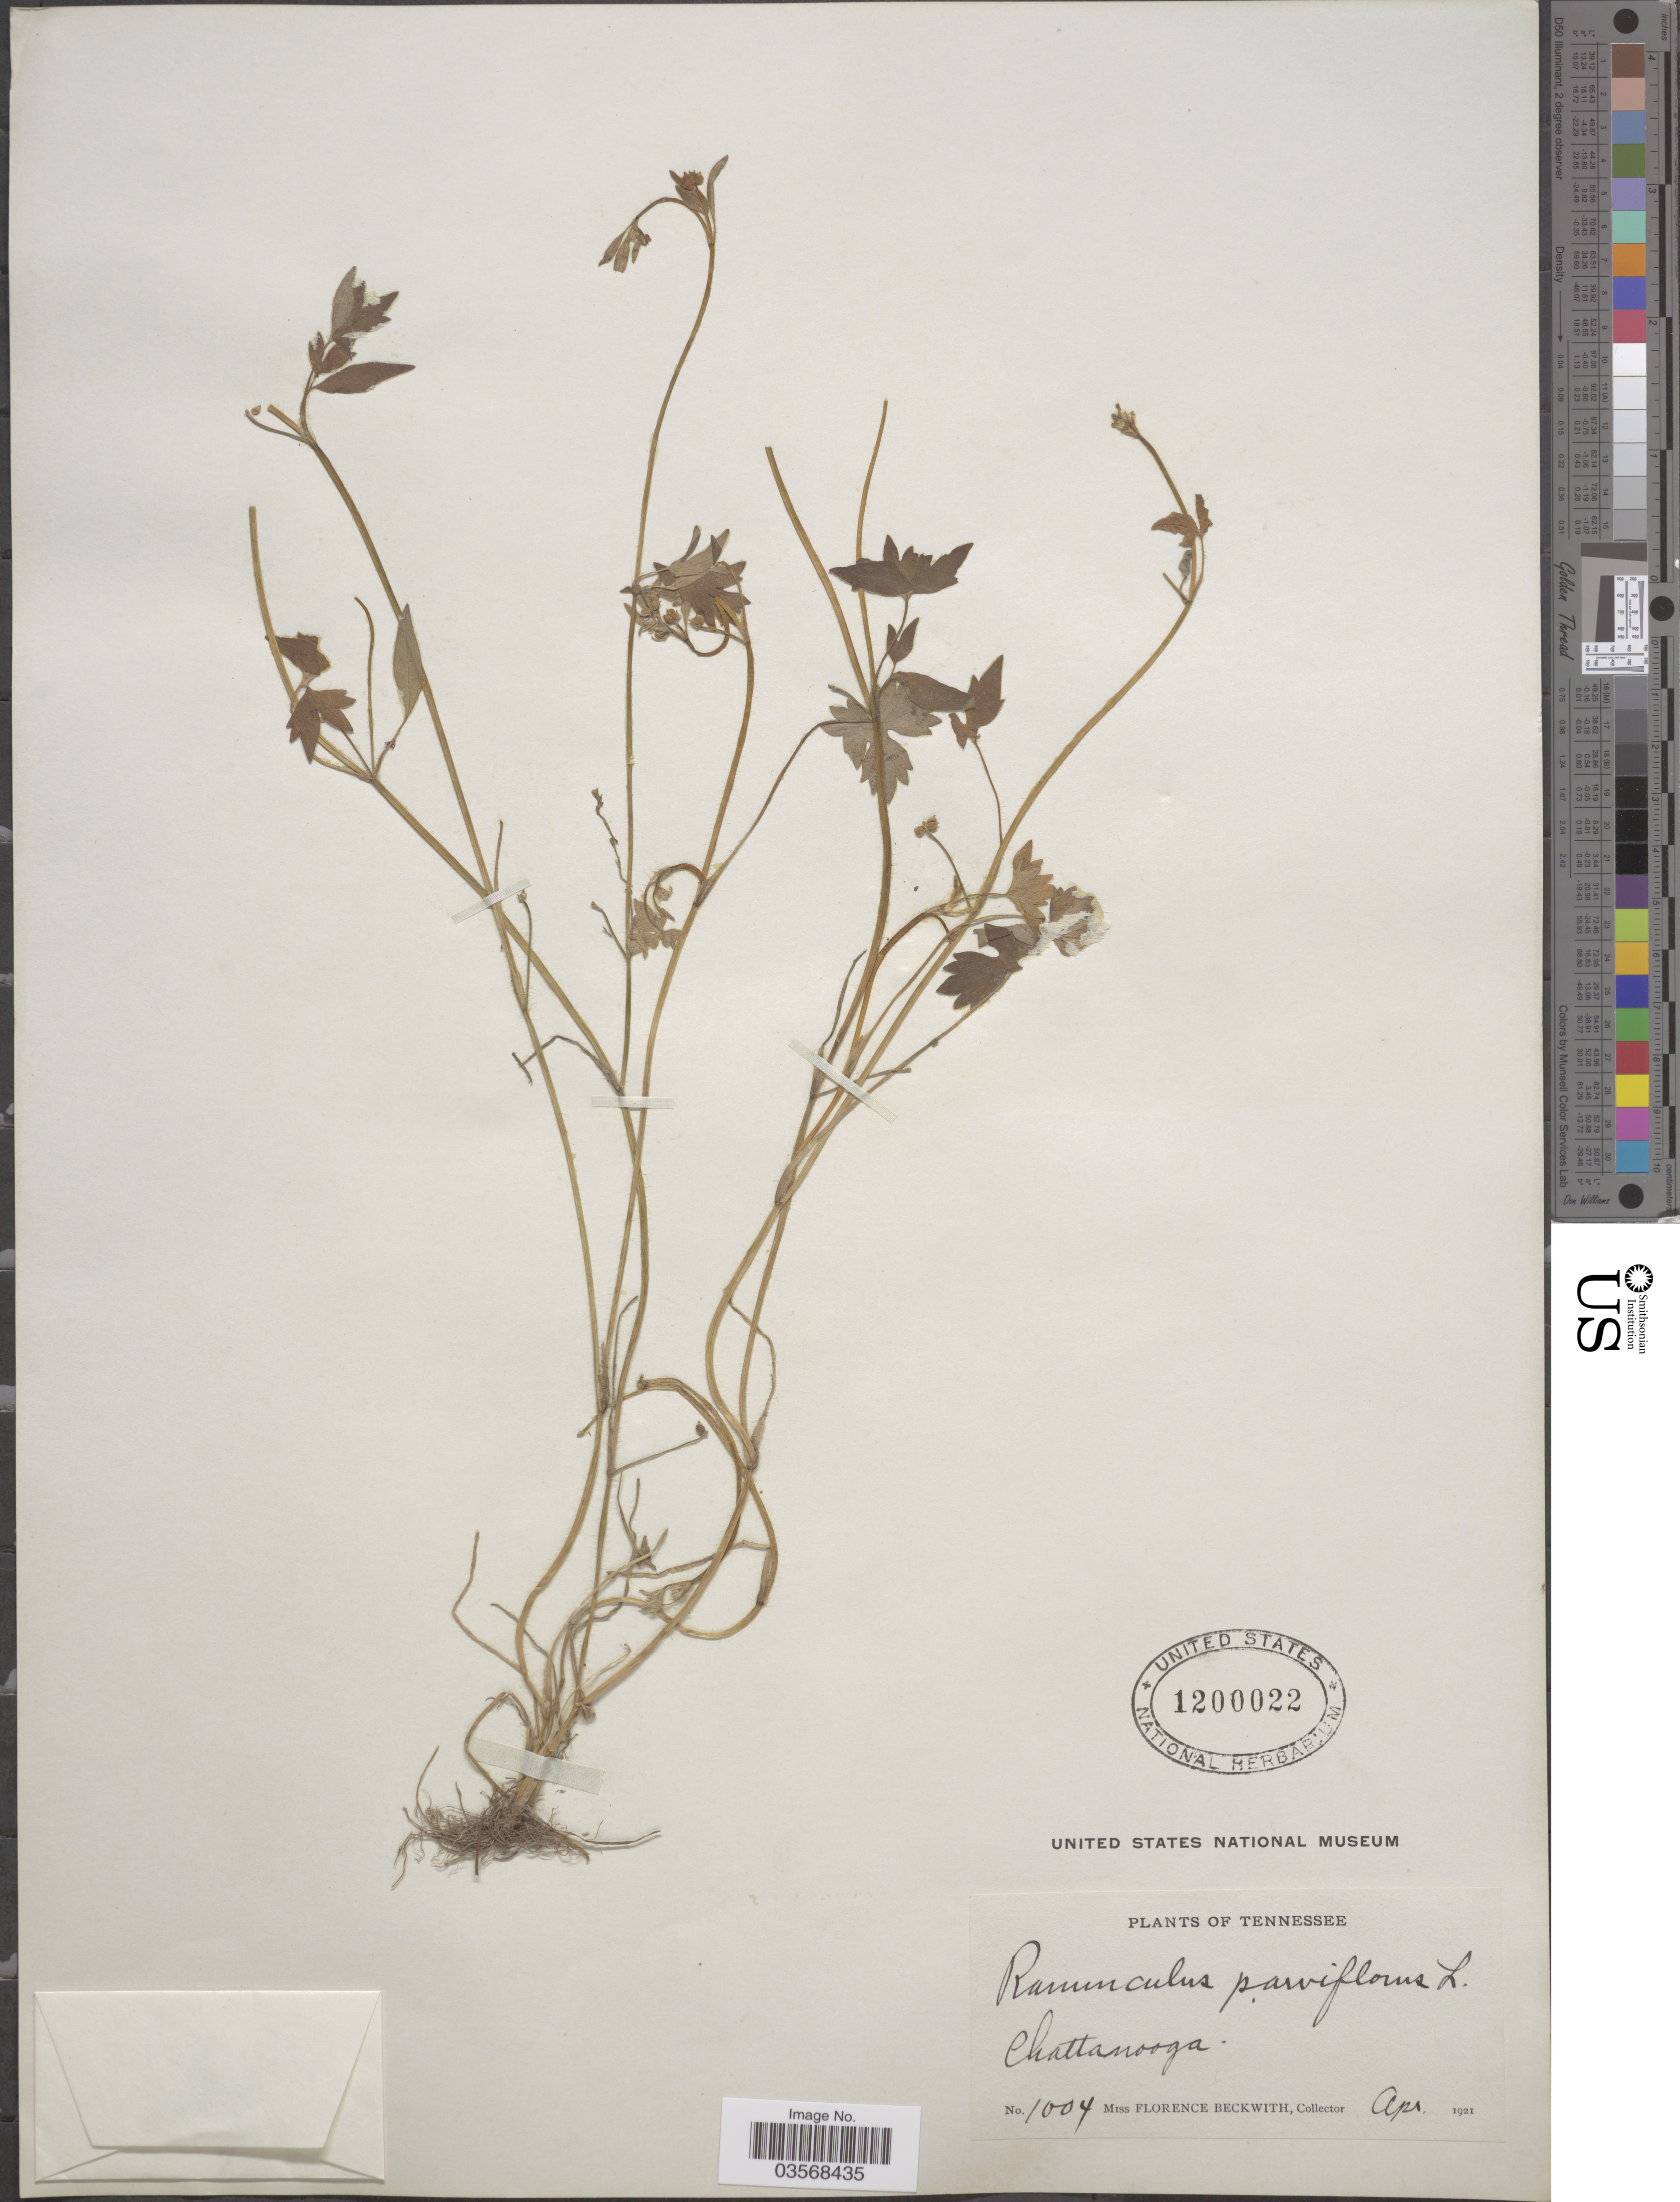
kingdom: Plantae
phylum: Tracheophyta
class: Magnoliopsida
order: Ranunculales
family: Ranunculaceae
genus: Ranunculus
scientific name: Ranunculus parviflorus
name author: L.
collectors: F. Beckwith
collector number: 1004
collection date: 1921-04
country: United States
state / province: Tennessee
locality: Chattanooga.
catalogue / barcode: US 1200022